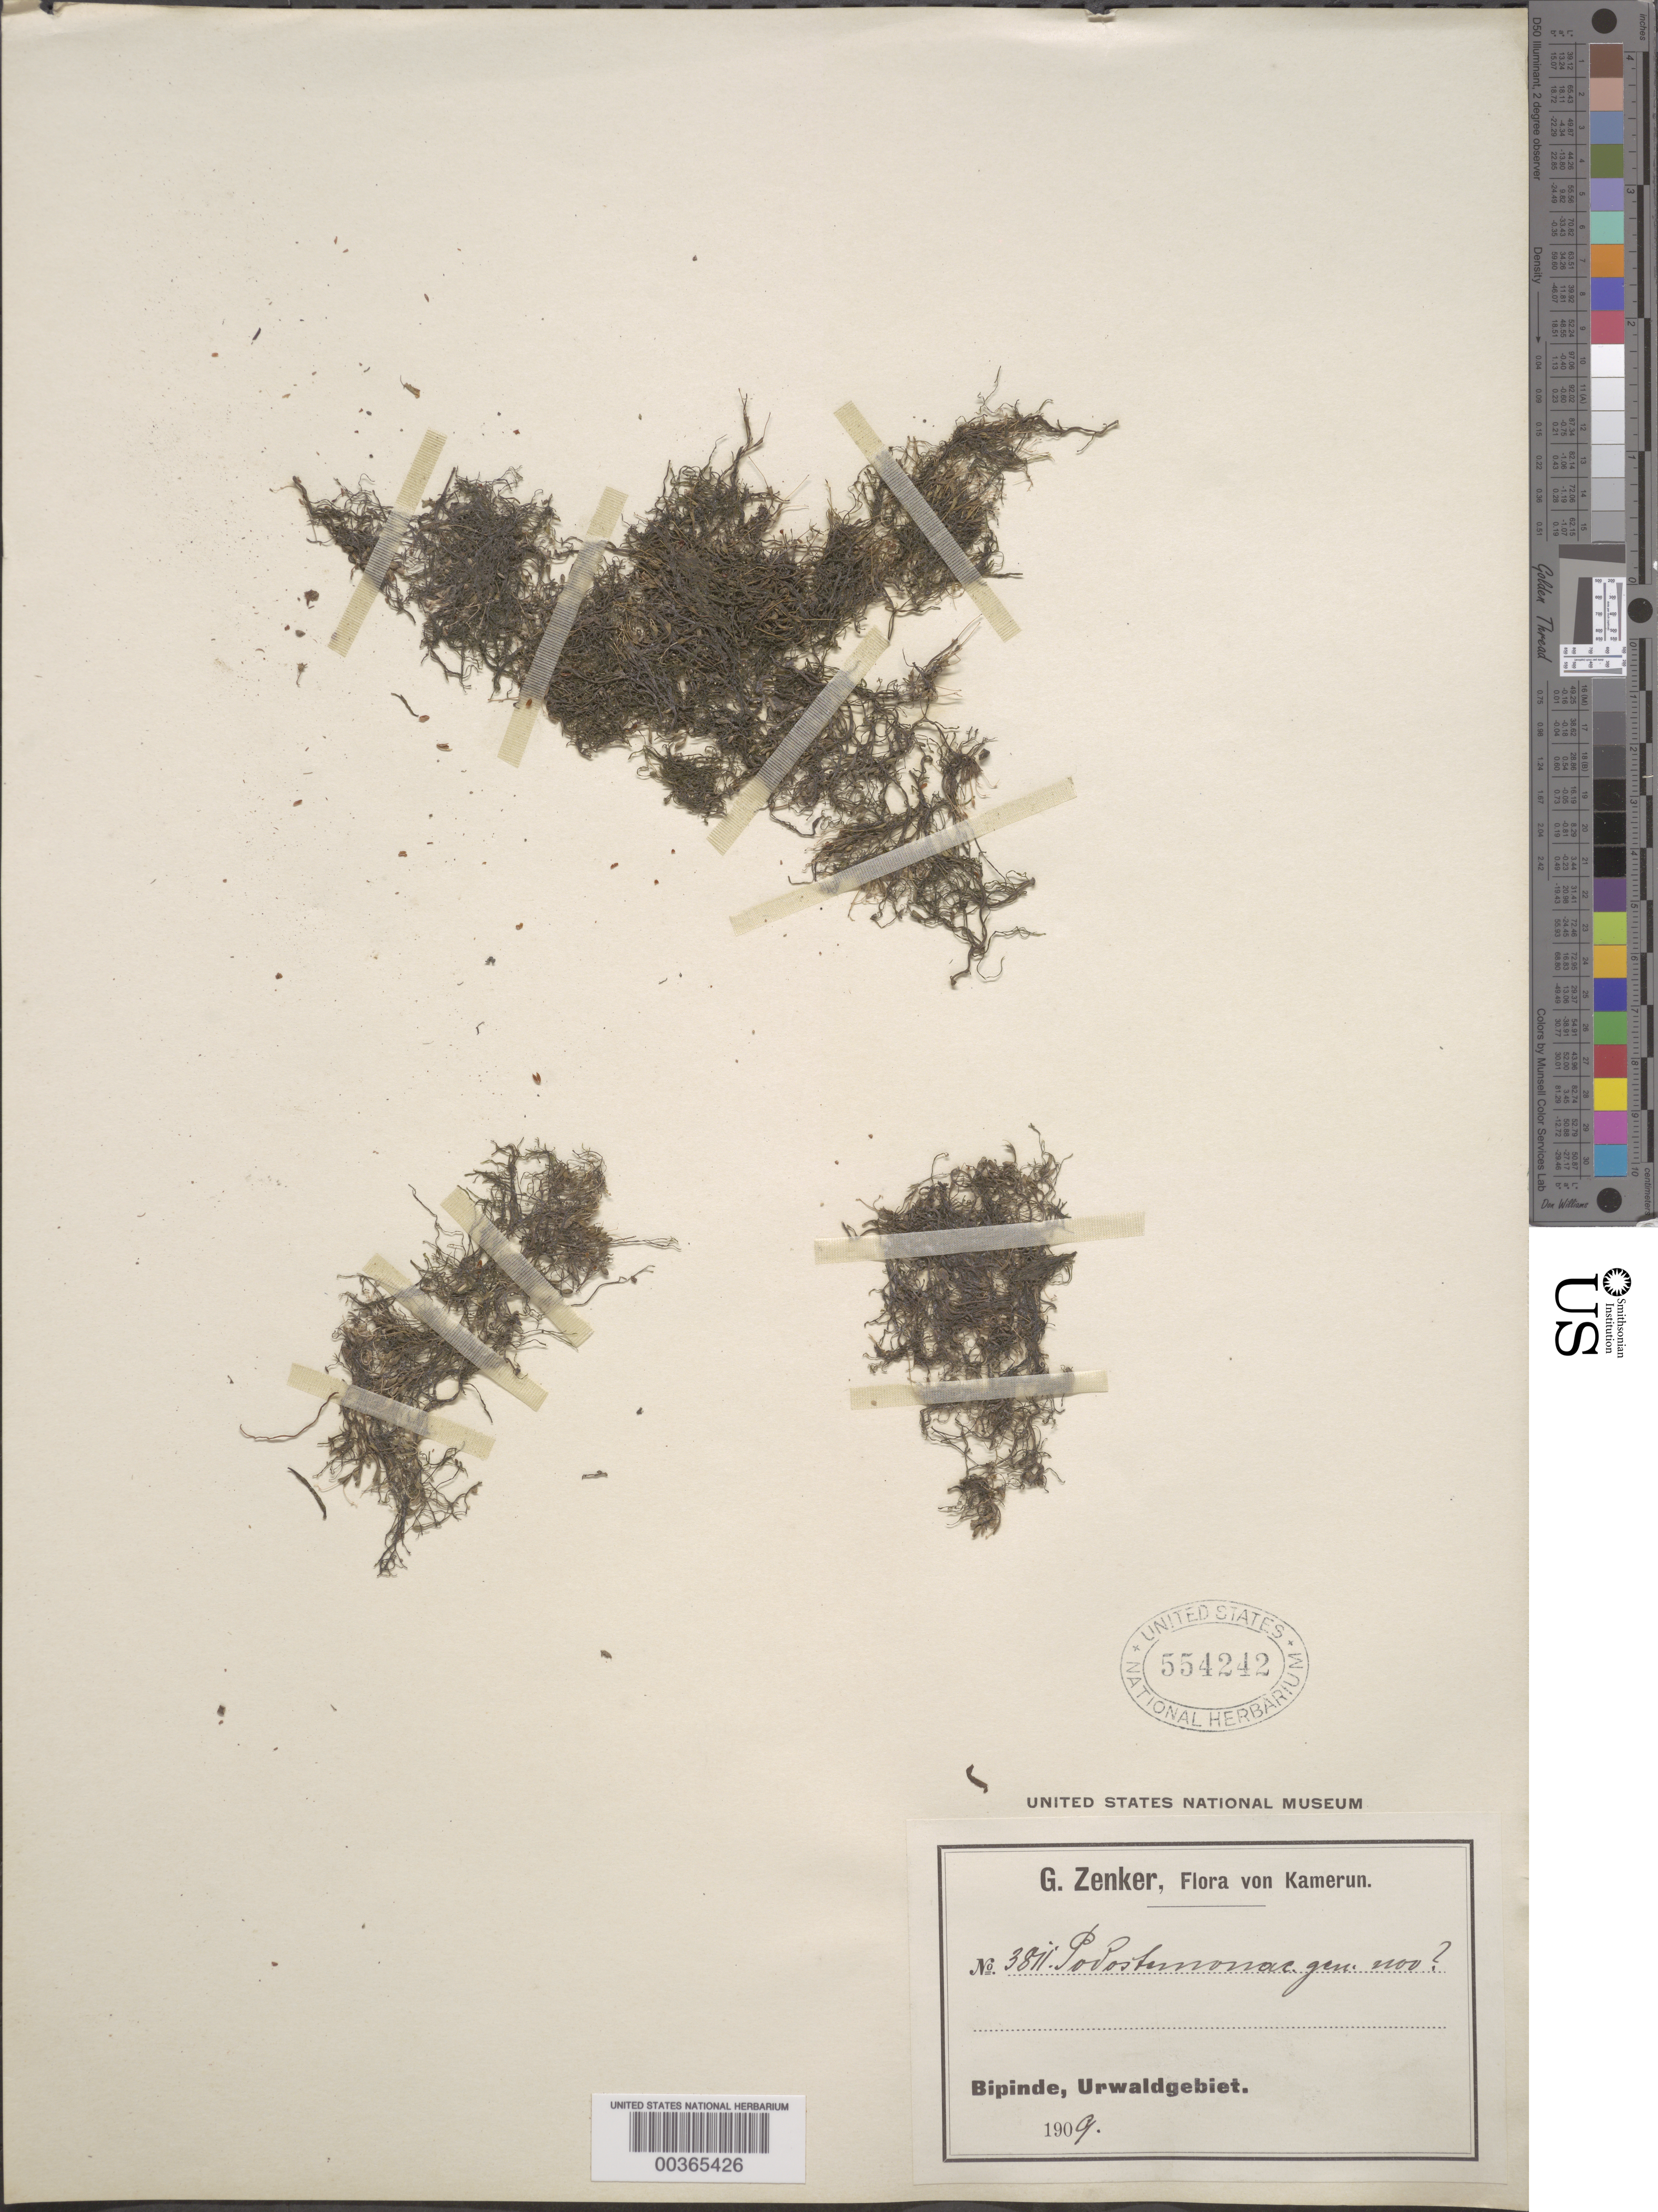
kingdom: Plantae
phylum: Tracheophyta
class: Magnoliopsida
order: Malpighiales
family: Podostemaceae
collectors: G. A. Zenker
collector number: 3811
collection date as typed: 1909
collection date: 1909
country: Cameroon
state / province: Sud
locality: Bipinde, urwaldgebiet [jungle area]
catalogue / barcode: US 554242